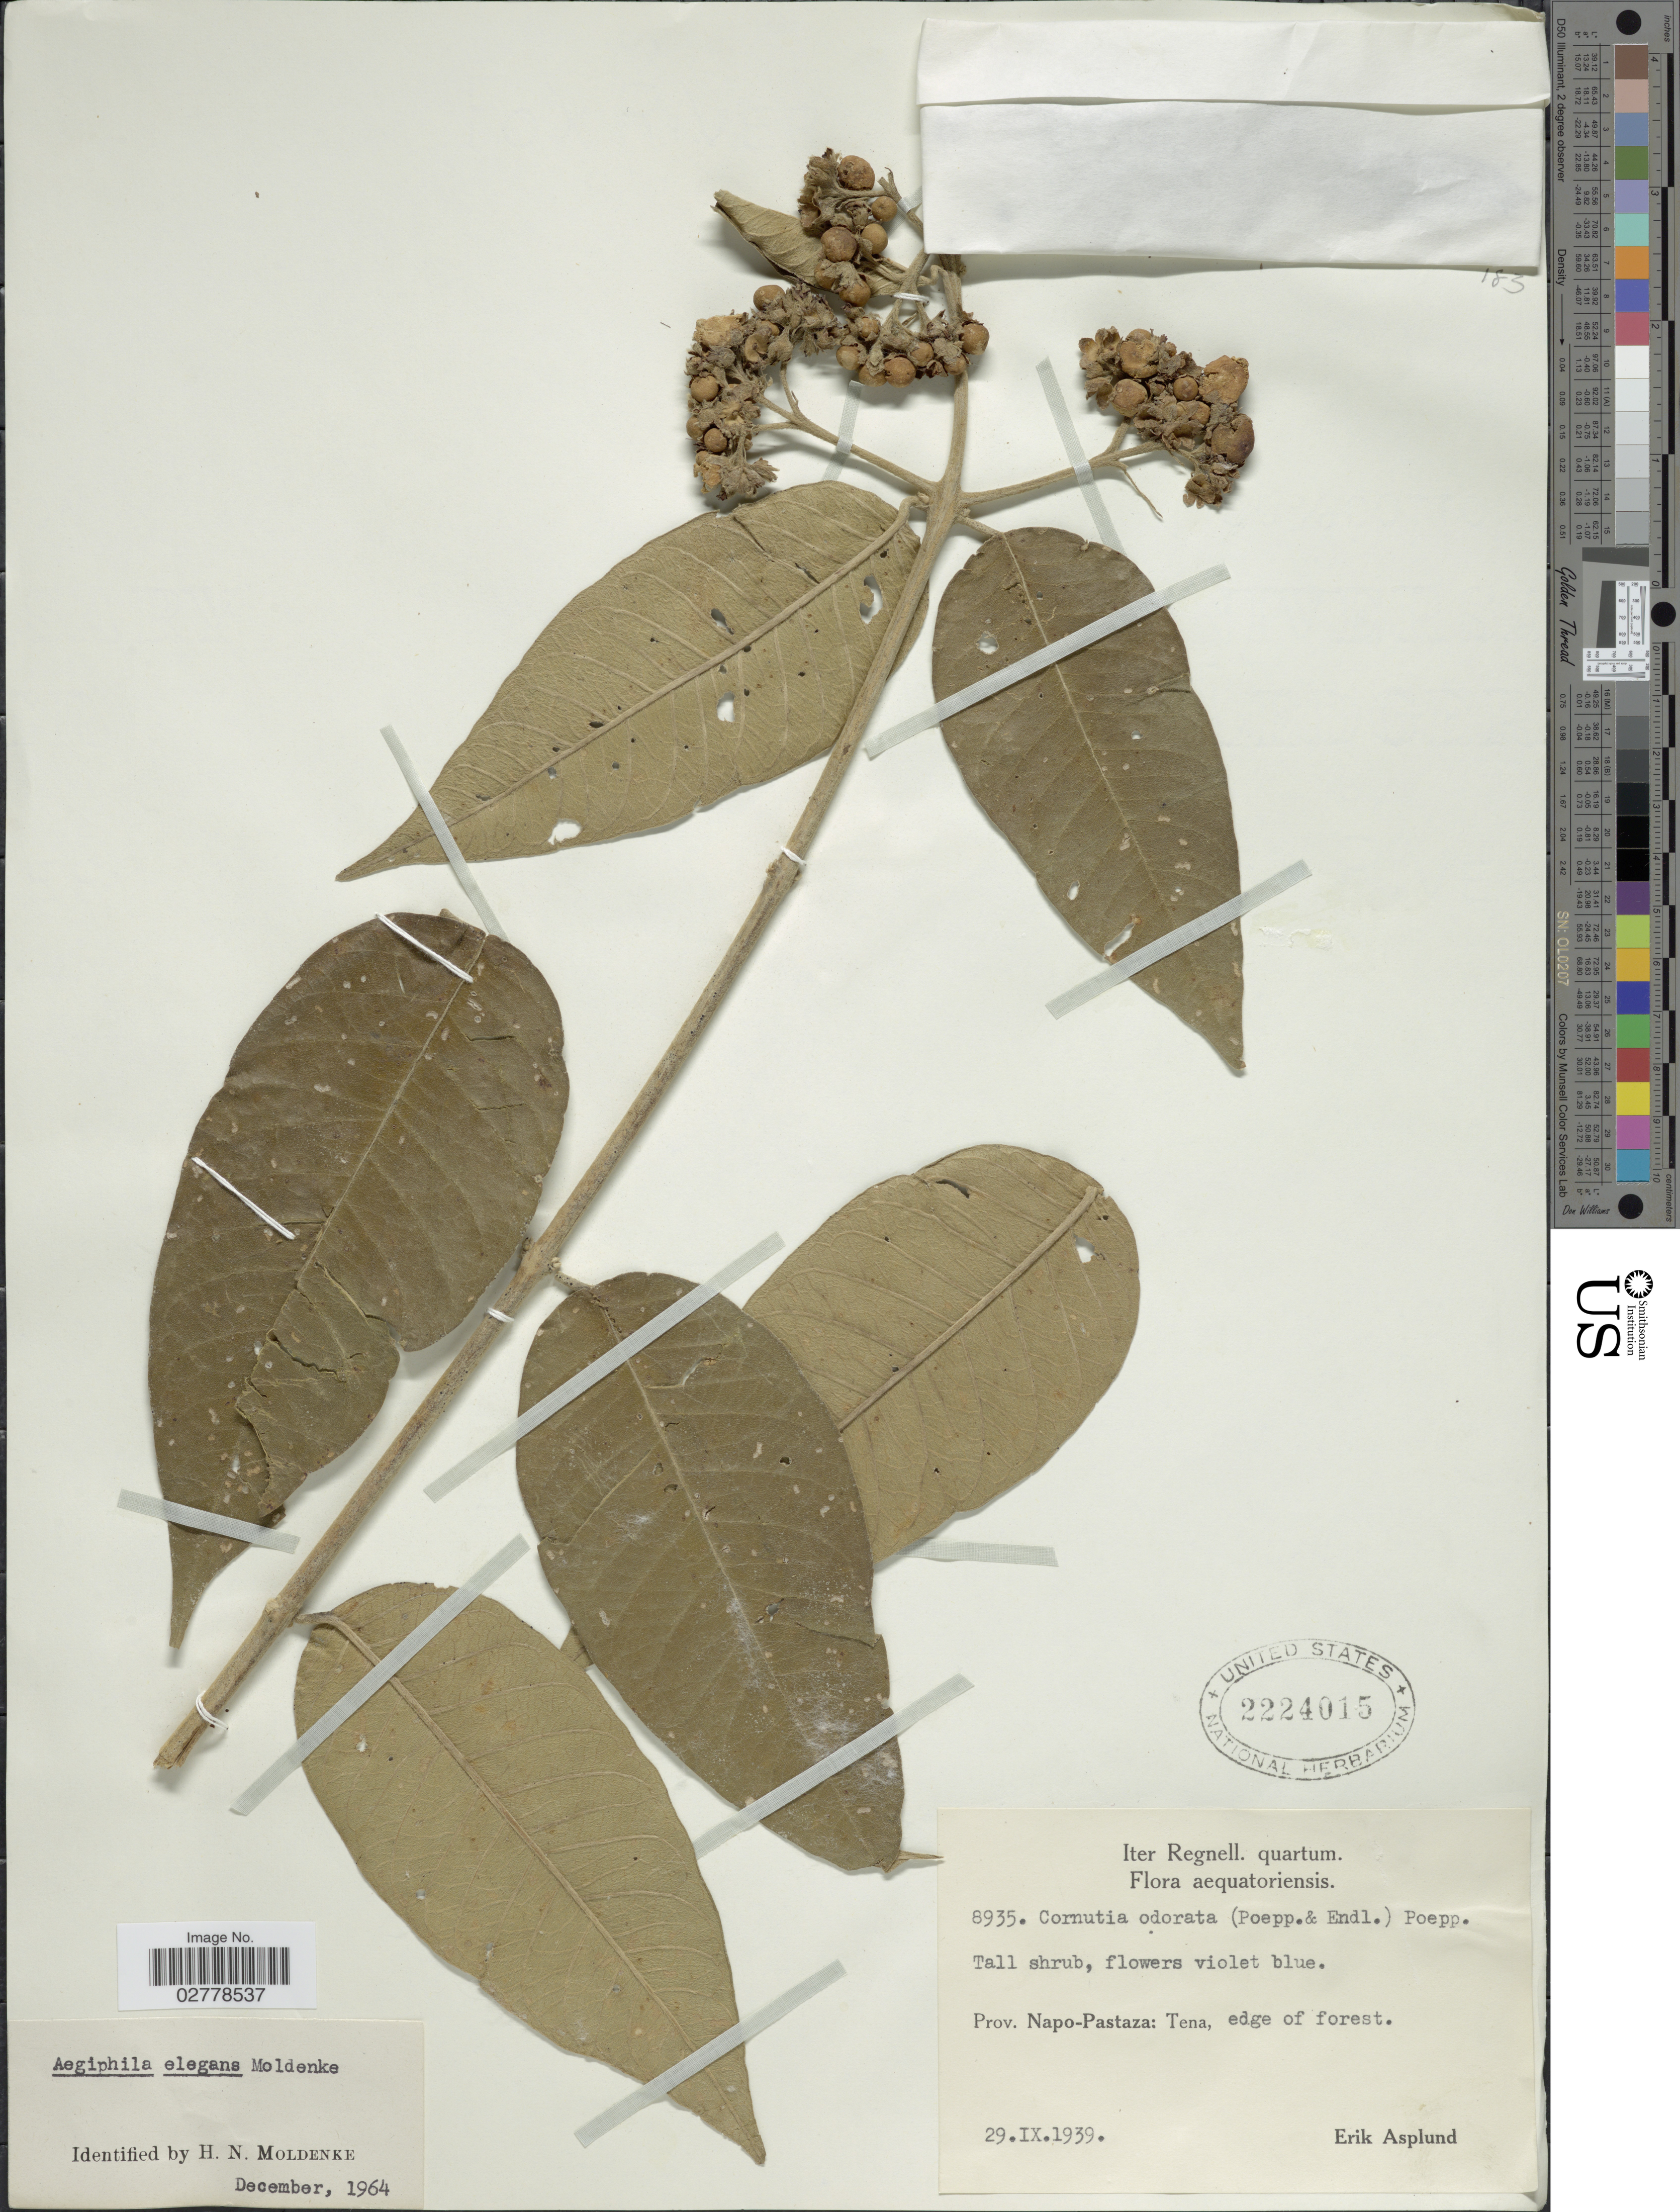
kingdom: Plantae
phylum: Tracheophyta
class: Magnoliopsida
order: Lamiales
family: Lamiaceae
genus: Aegiphila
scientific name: Aegiphila elegans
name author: Moldenke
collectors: E. Asplund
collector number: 8935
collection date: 1939-09-29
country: Ecuador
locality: Prov. Napo-Pastaza: Tena.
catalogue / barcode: US 2224015